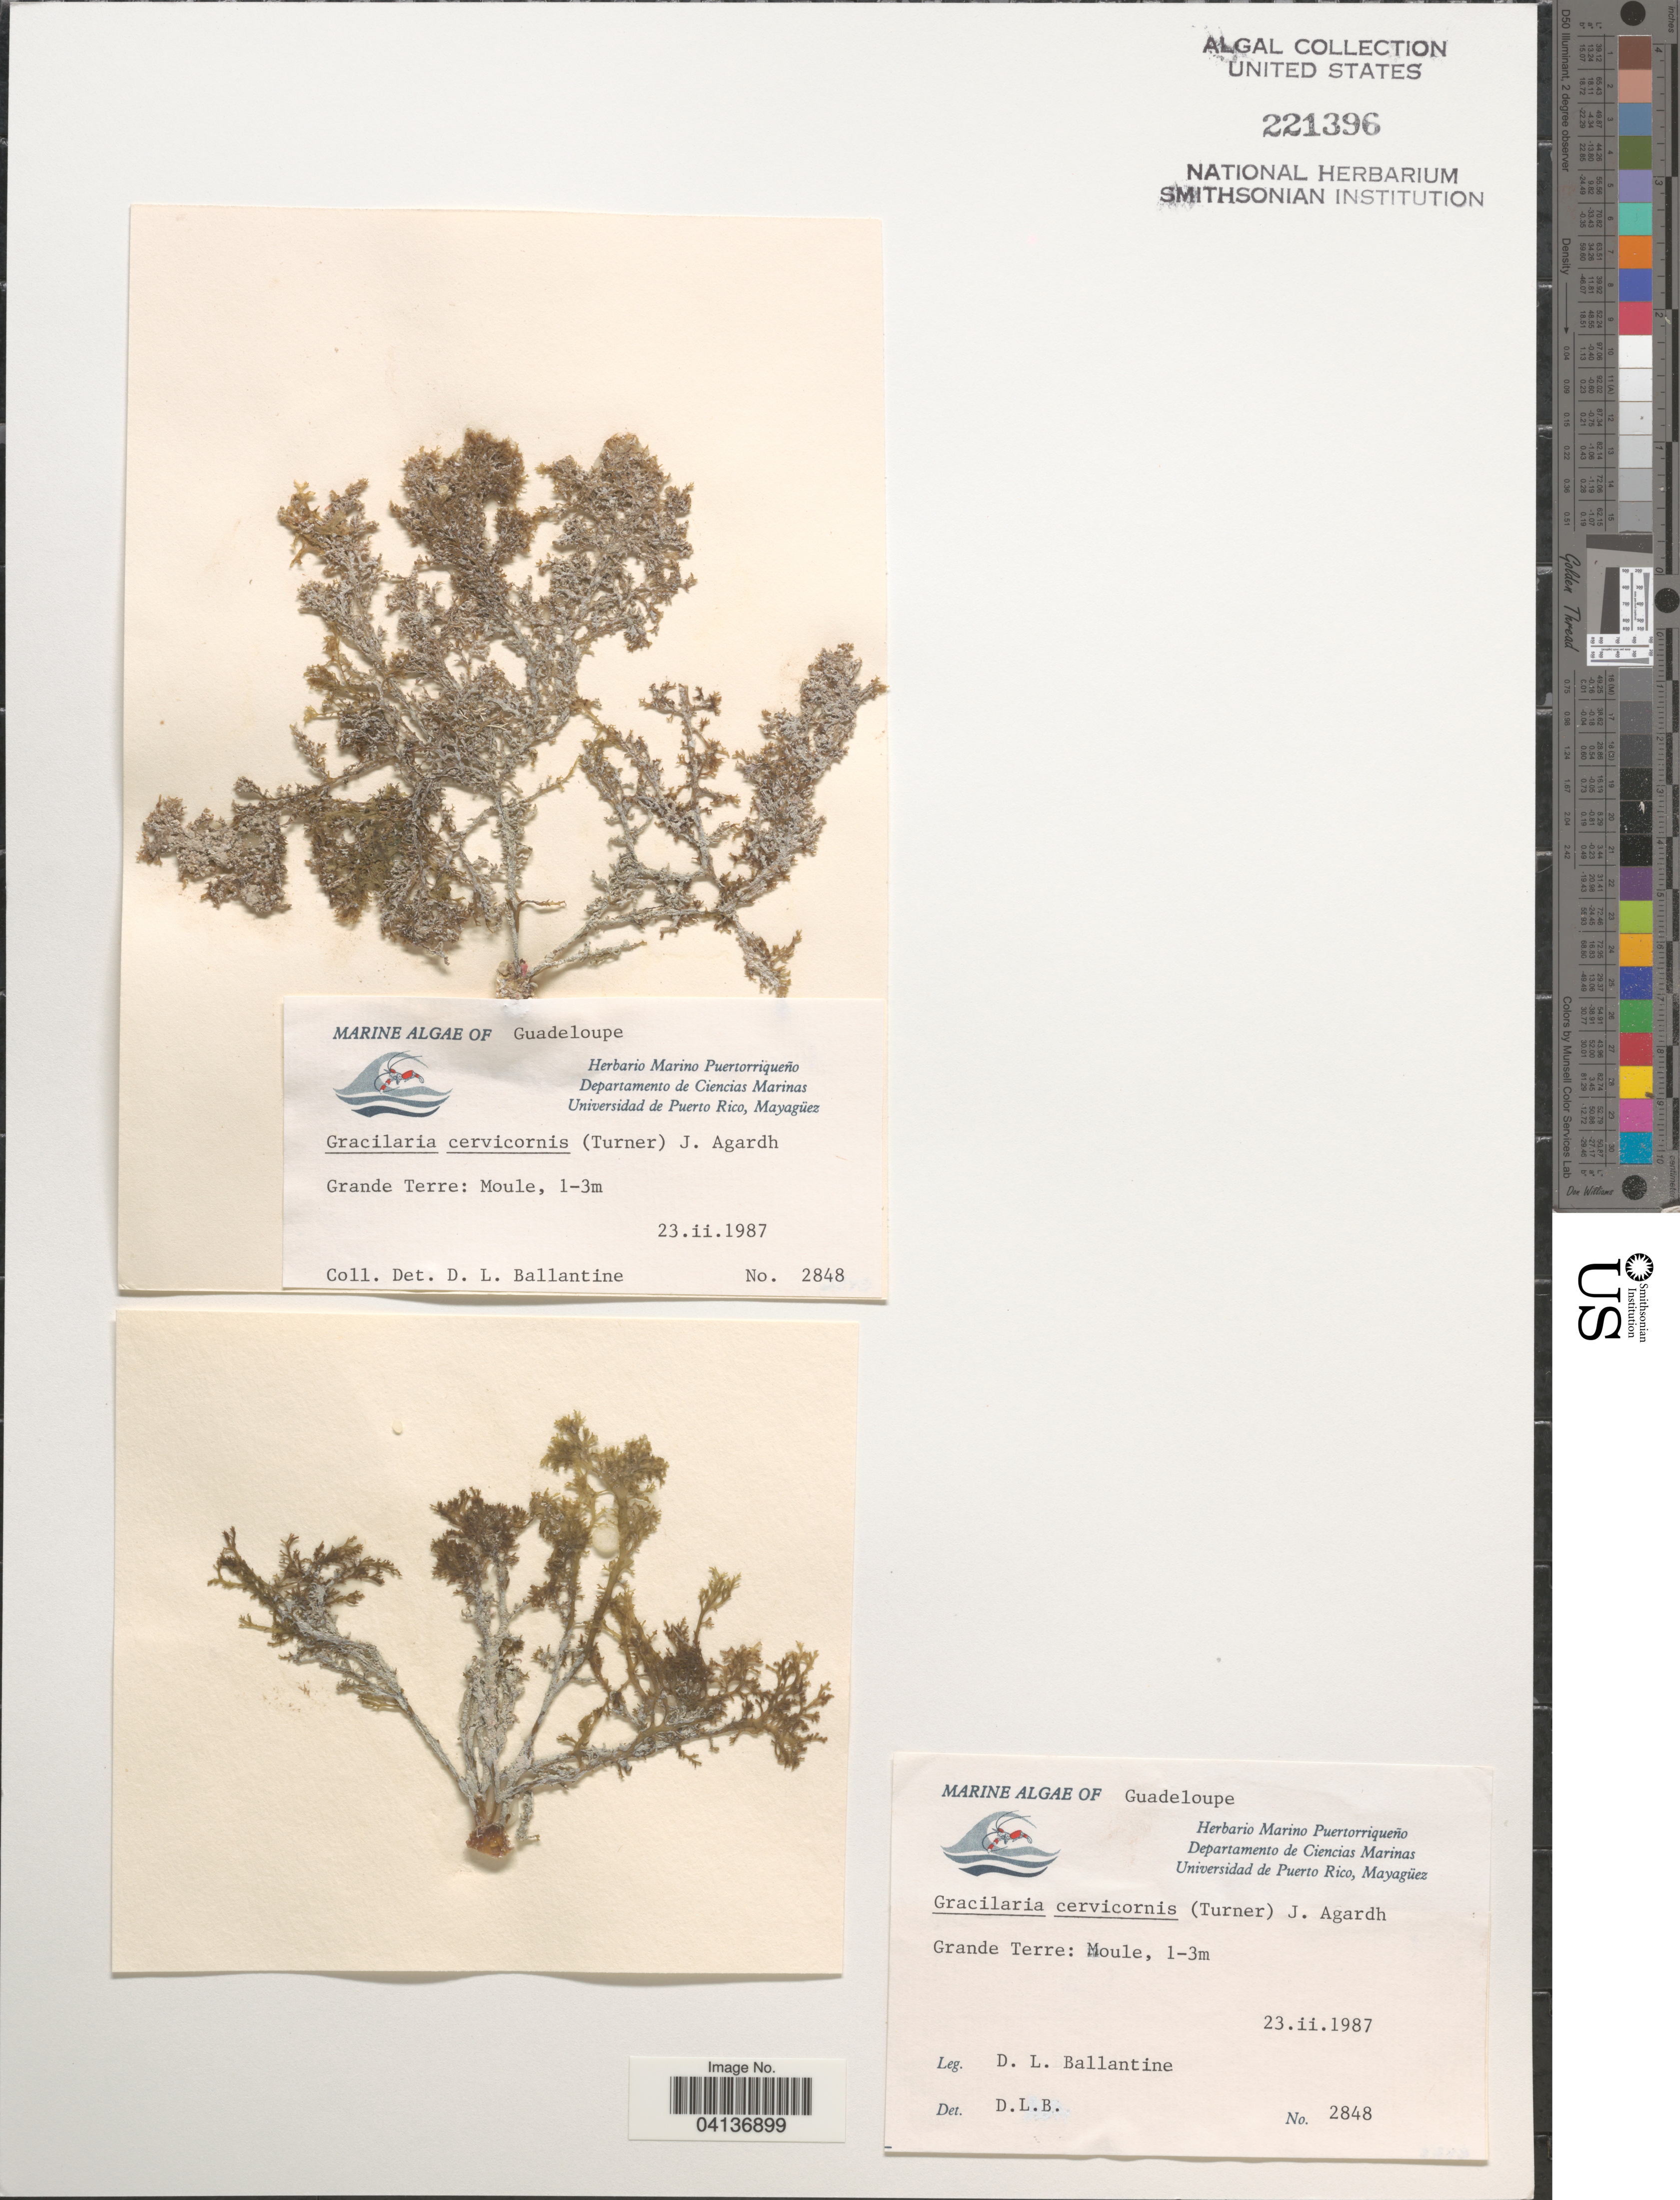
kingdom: Plantae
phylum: Rhodophyta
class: Florideophyceae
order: Gracilariales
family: Gracilariaceae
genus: Gracilaria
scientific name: Gracilaria cervicornis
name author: (Turner) J. Agardh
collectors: D.L. Ballantine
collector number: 2848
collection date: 1987-02-23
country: Guadeloupe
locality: Grande Terre: Moule.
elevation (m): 1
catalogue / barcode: US 221396